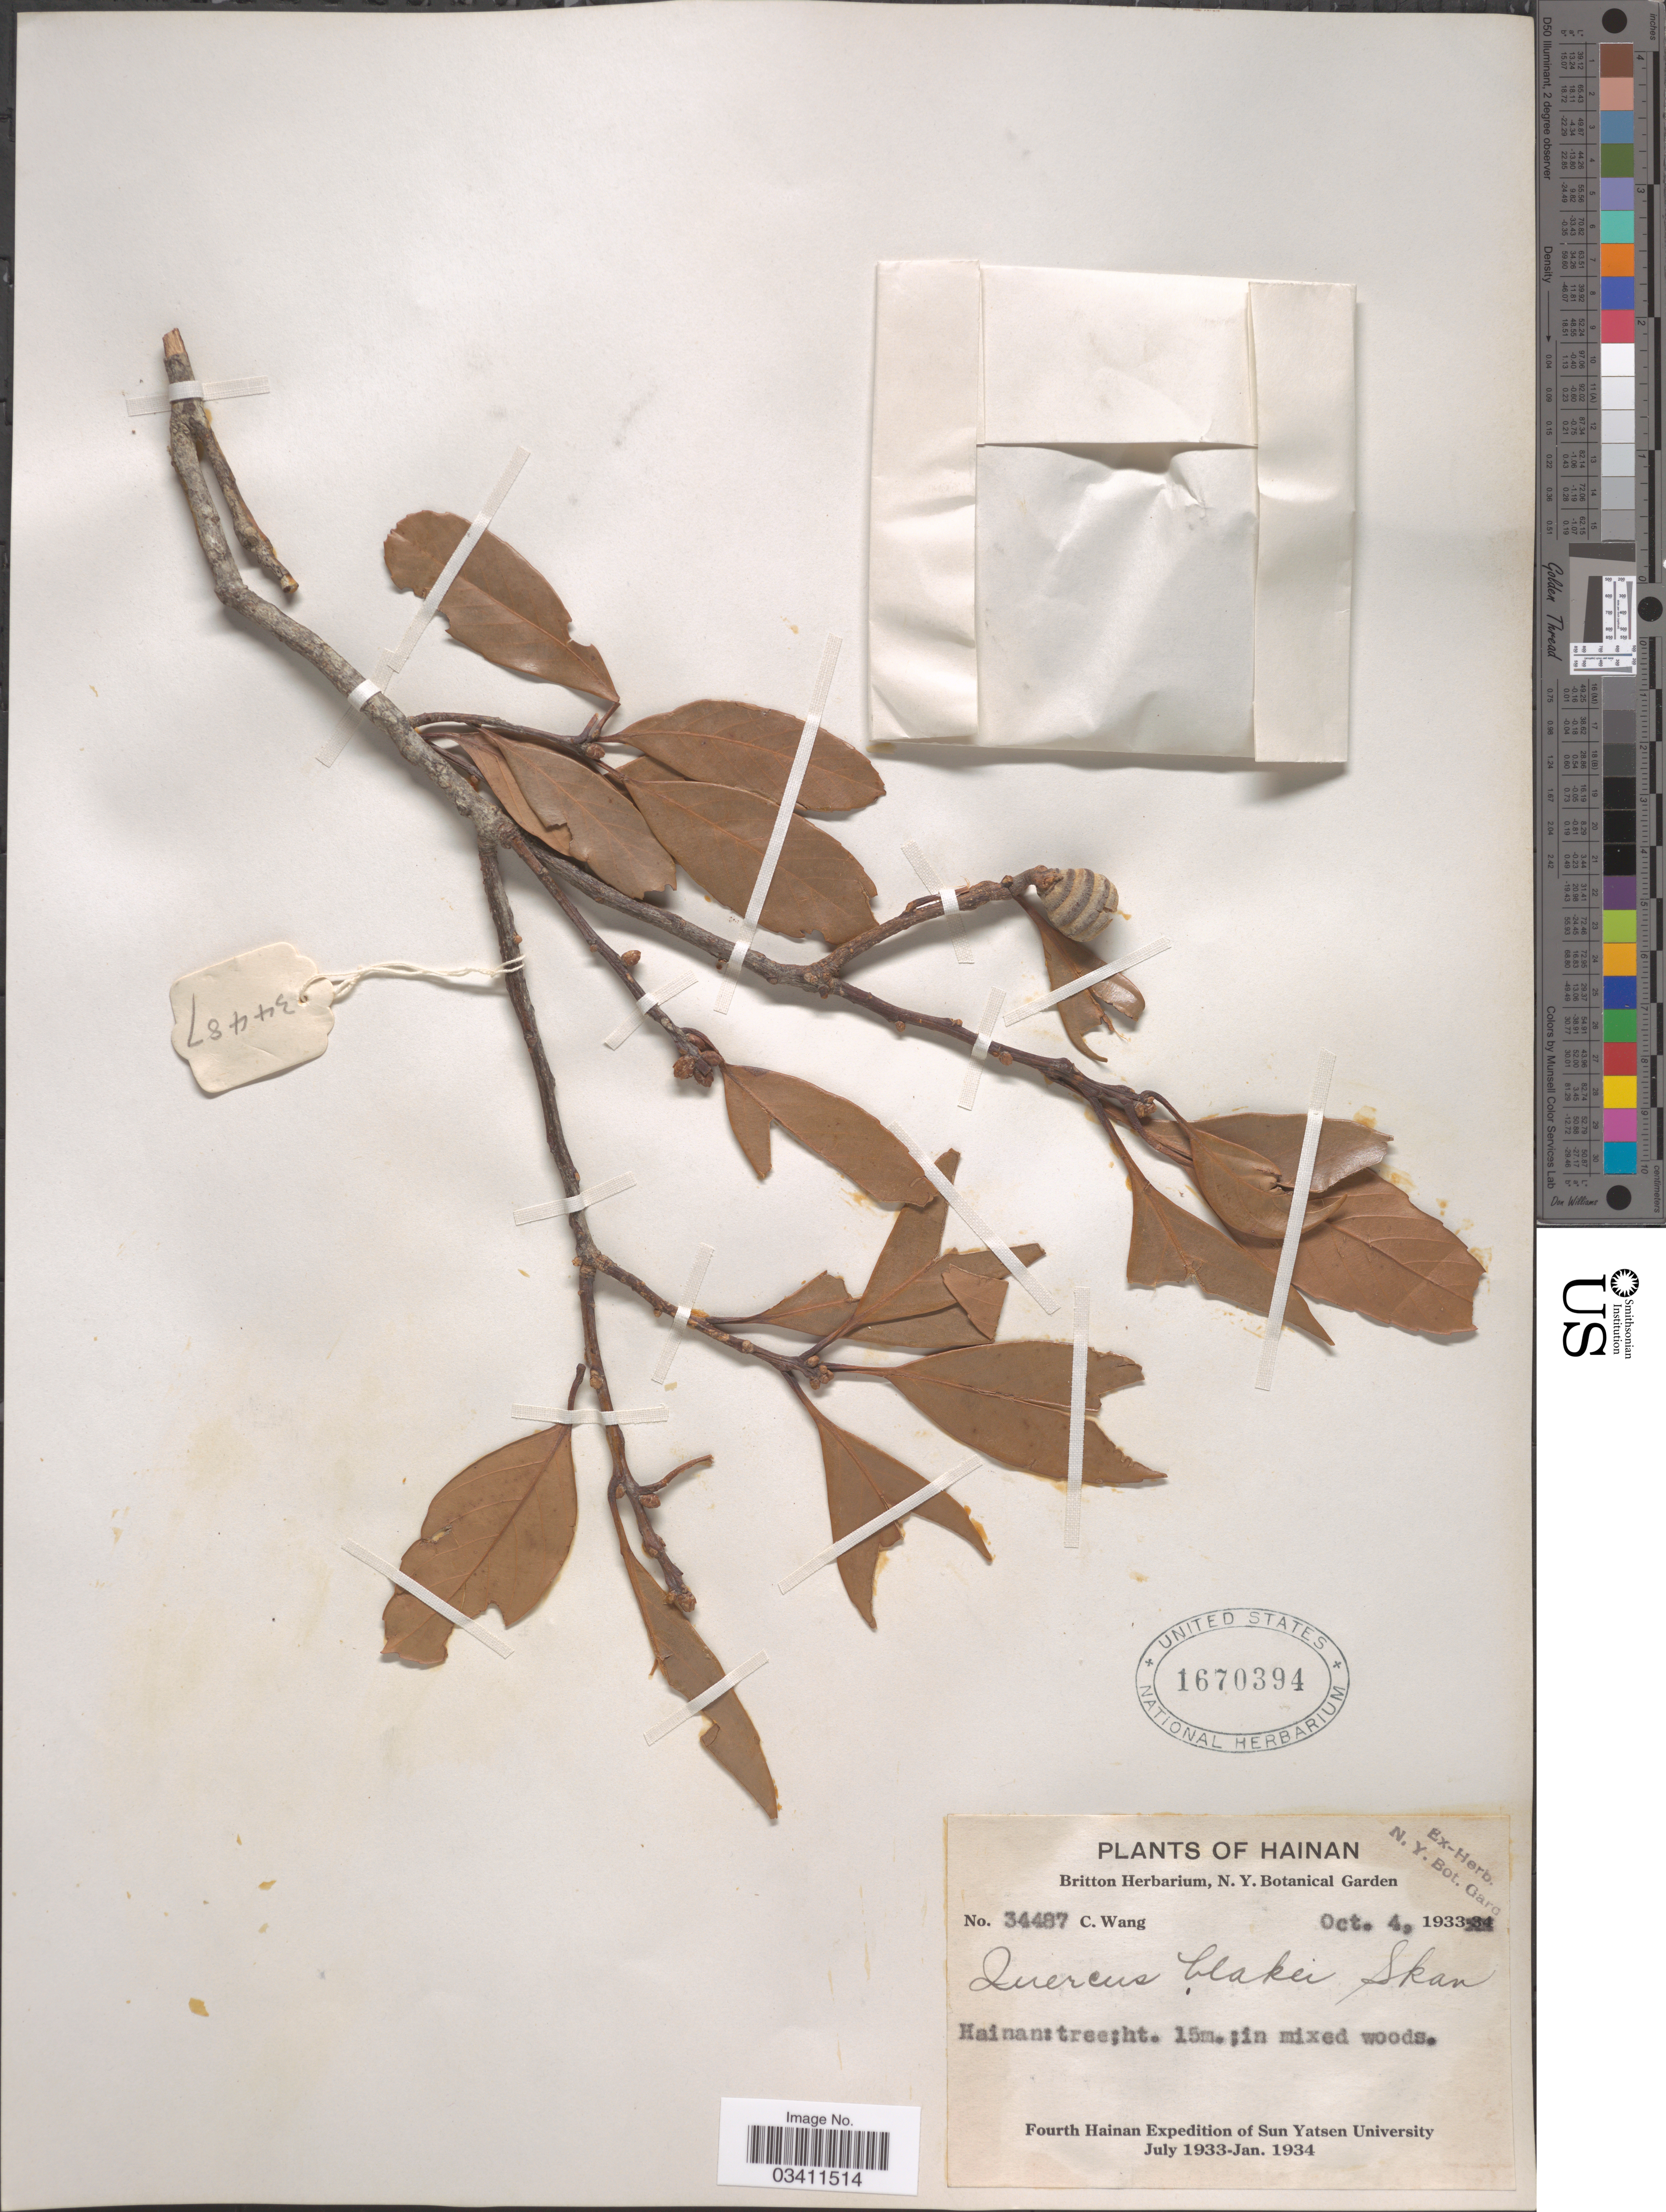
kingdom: Plantae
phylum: Tracheophyta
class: Magnoliopsida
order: Fagales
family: Fagaceae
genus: Quercus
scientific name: Quercus blakei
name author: Skan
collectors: C. Wang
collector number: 34487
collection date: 1933-10-04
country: China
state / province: Hainan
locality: Hainan.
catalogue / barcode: US 1670394